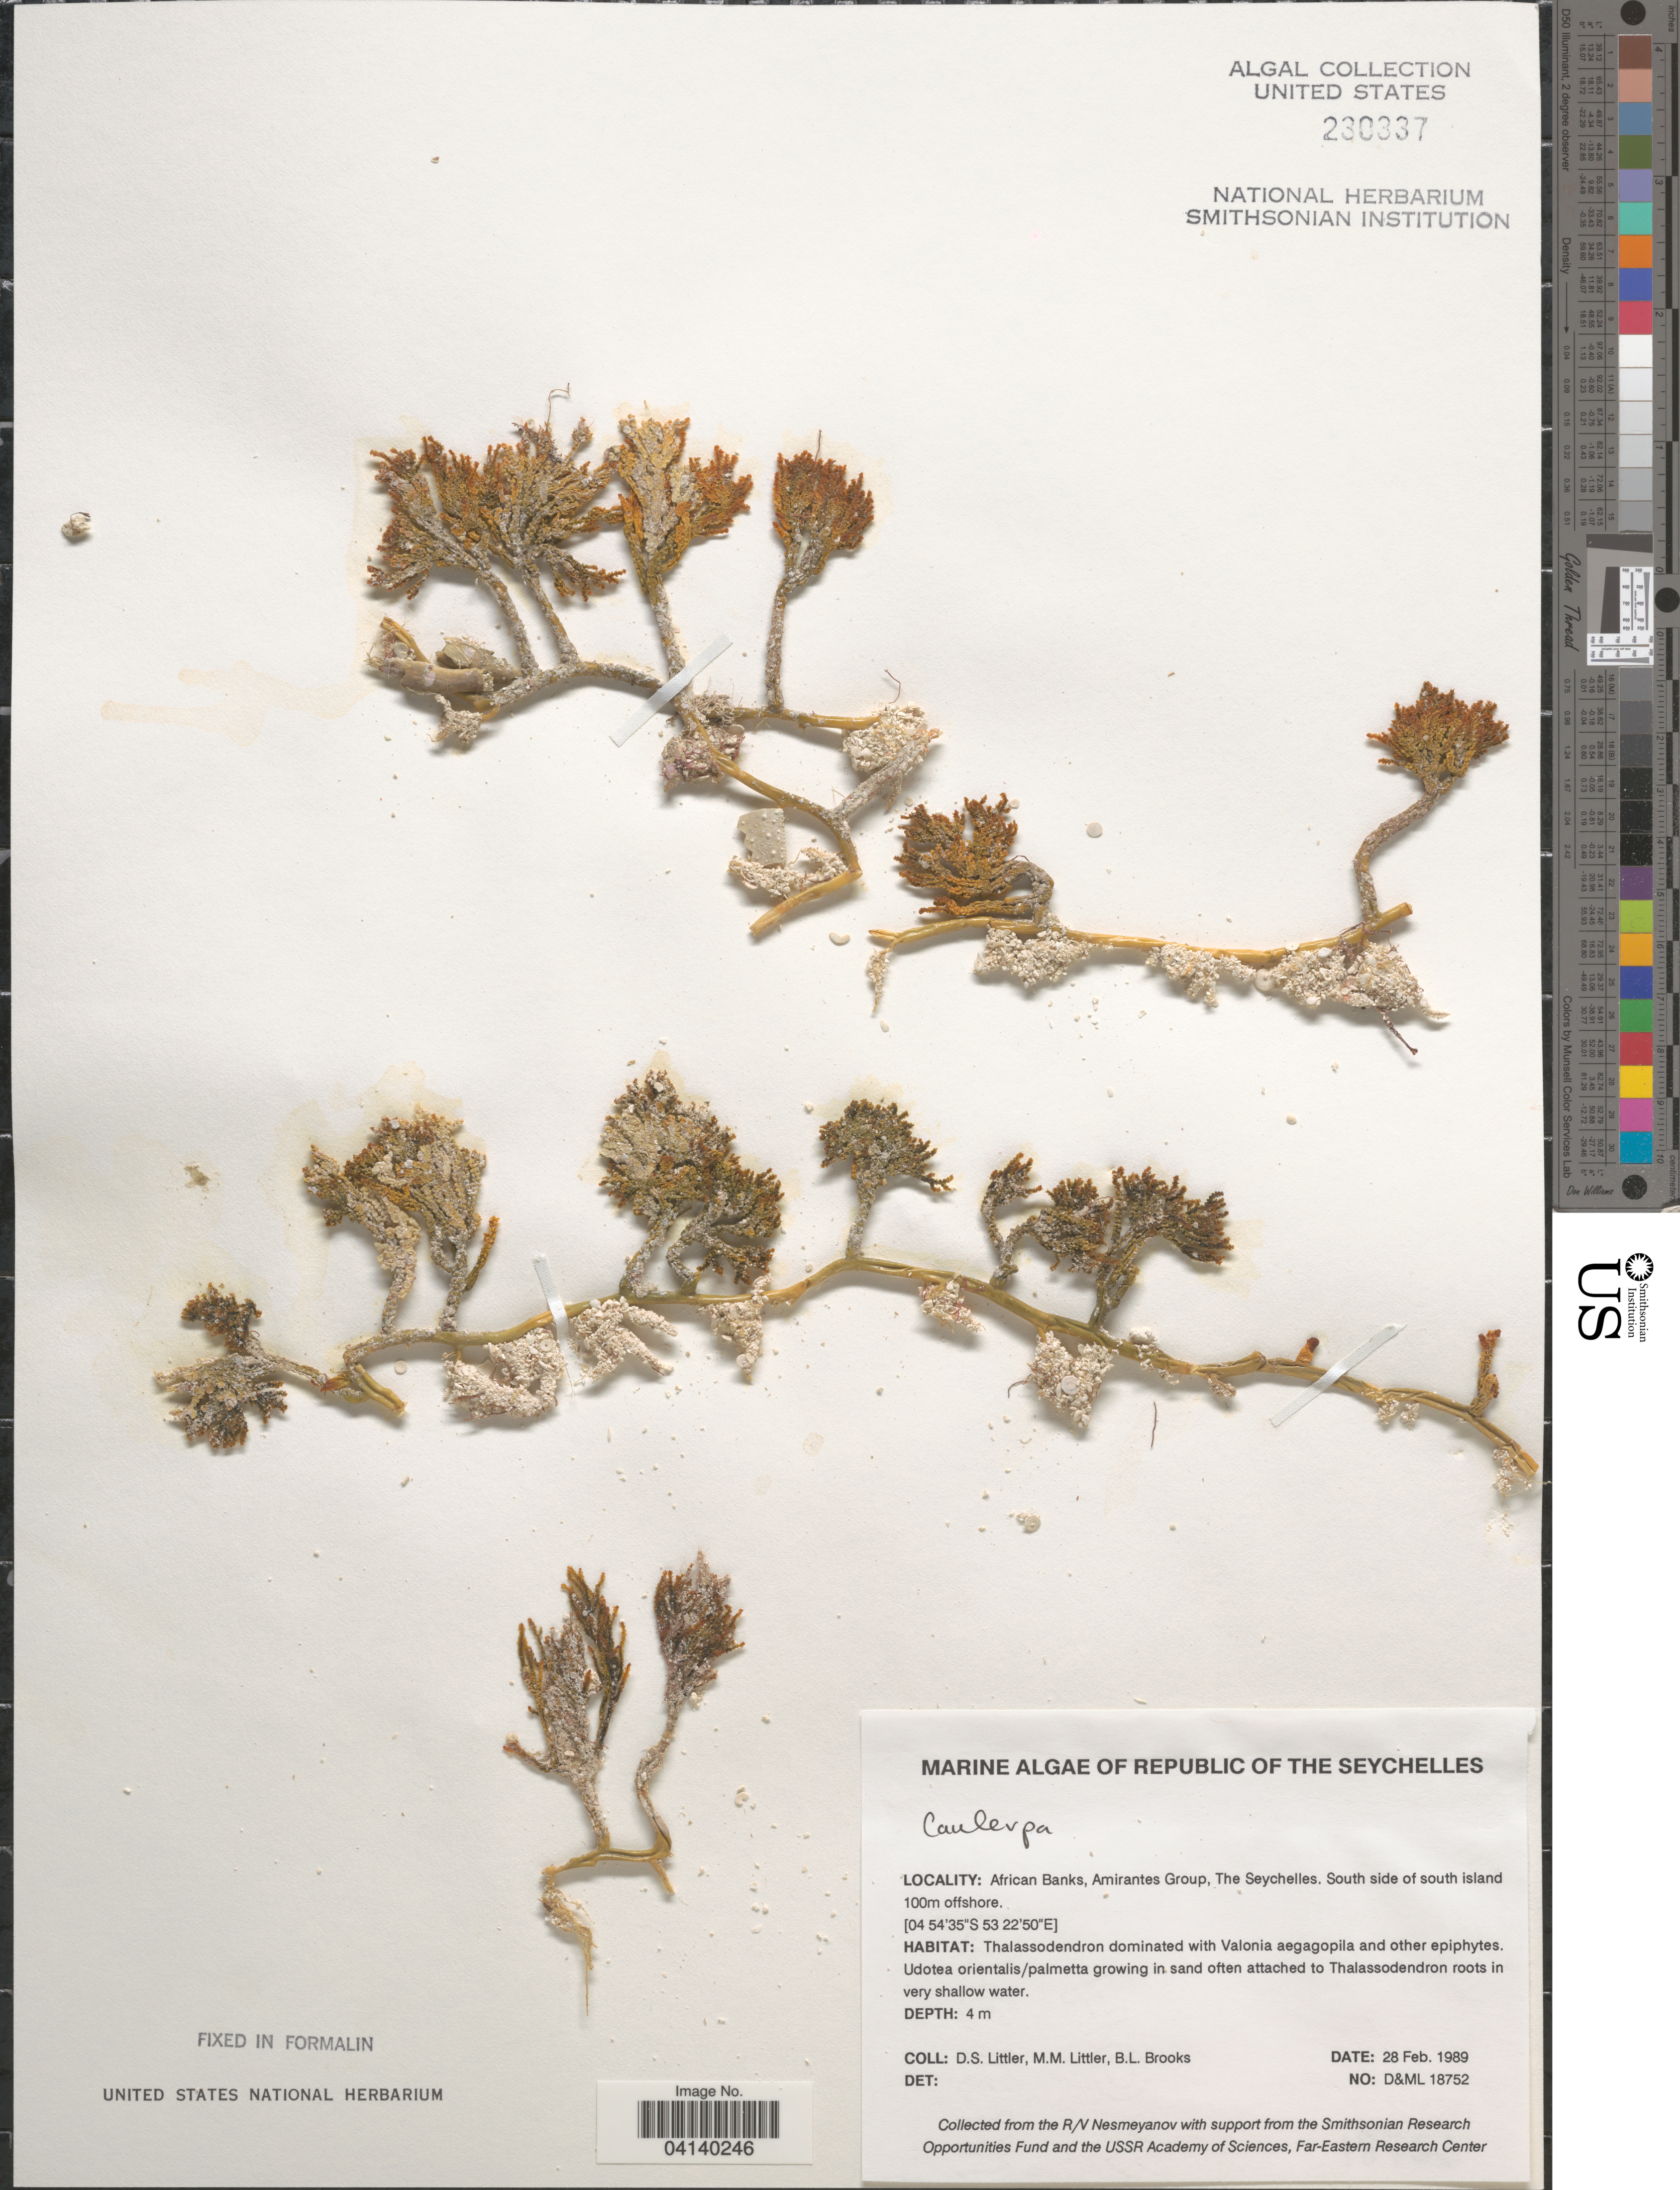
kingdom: Plantae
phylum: Chlorophyta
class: Ulvophyceae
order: Bryopsidales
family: Caulerpaceae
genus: Caulerpa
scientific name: Caulerpa sp.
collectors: D. S. Littler & B. Brooks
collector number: D&ML18752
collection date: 1989-02-28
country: Seychelles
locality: Republic of the Seychelles. African Banks, Amirantes Group. South side of south island 100m offshore.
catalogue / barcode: US 230337